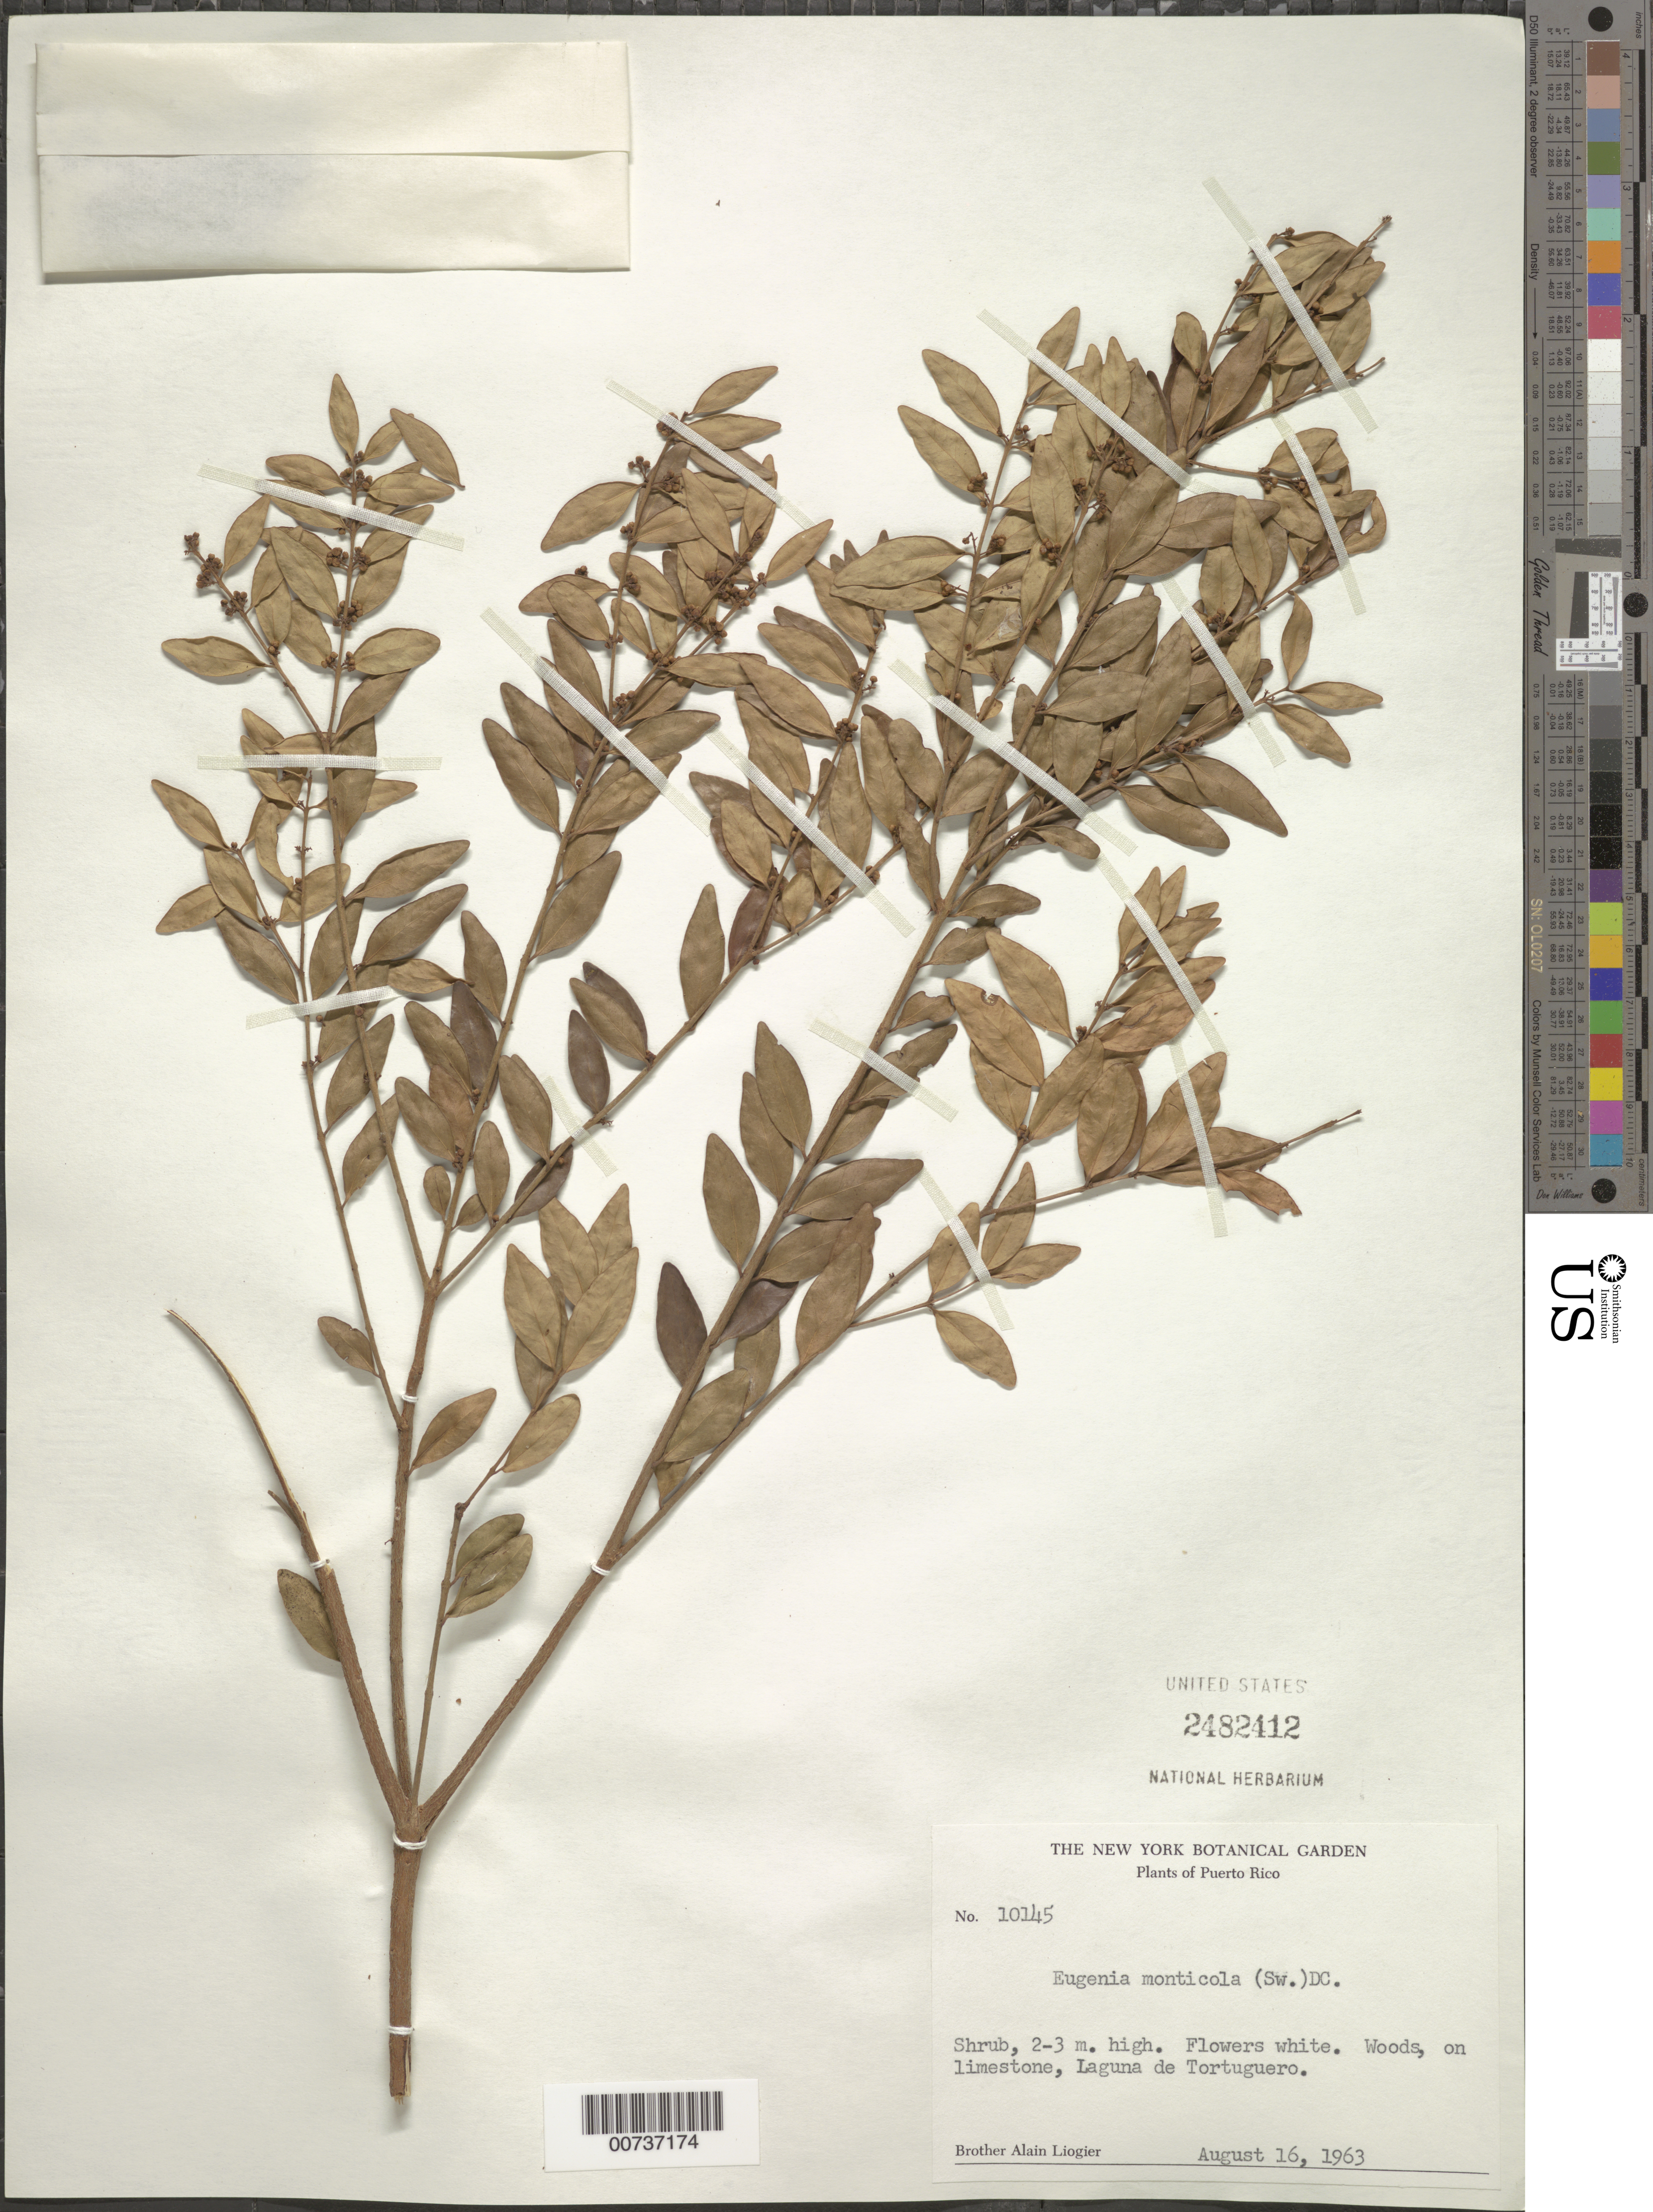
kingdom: Plantae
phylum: Tracheophyta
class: Magnoliopsida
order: Myrtales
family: Myrtaceae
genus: Eugenia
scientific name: Eugenia monticola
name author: (Sw.) DC.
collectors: A. H. Liogier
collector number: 10145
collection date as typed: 16 Aug 1963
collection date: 1963-08-16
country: Puerto Rico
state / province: Manatí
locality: Laguna de Tortuguero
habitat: Woods, on limestone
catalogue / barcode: US 2482412